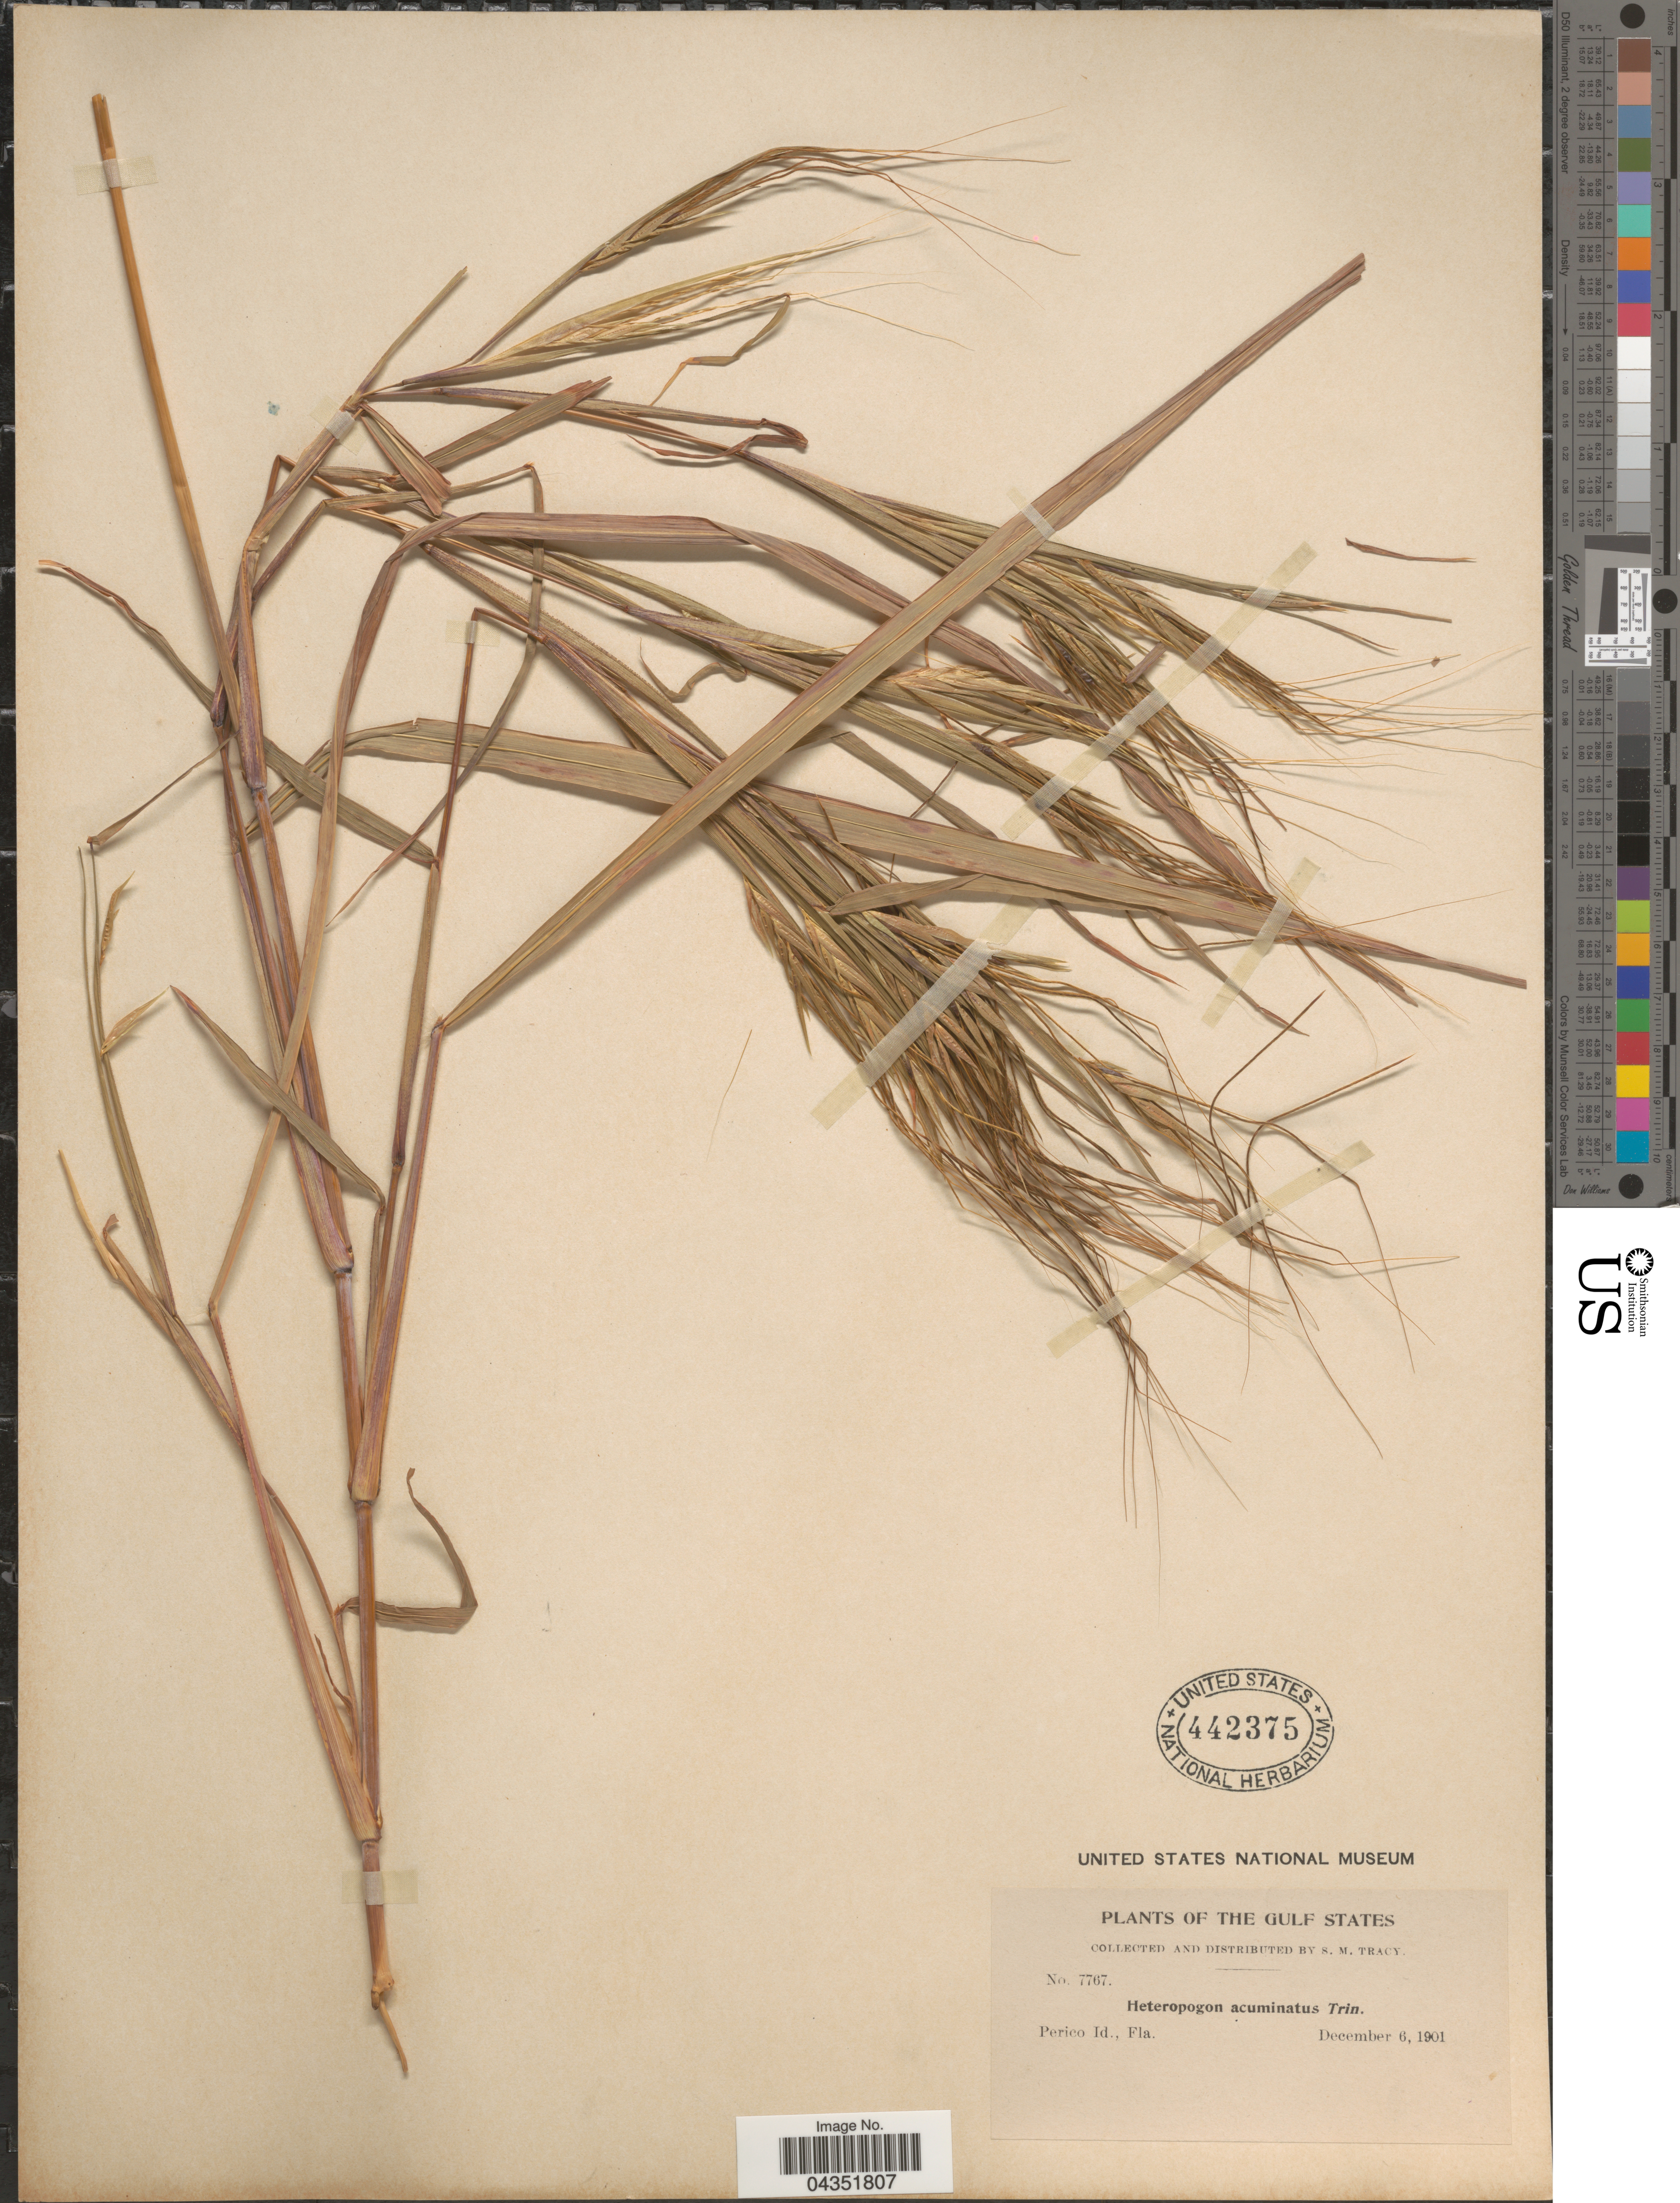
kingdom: Plantae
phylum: Tracheophyta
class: Liliopsida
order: Poales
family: Poaceae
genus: Heteropogon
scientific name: Heteropogon melanocarpus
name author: (Elliott) Benth.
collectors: S. M. Tracy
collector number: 7767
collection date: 1901-12-06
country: United States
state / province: Florida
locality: Gulf States. Perico Id.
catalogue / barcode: US 442375